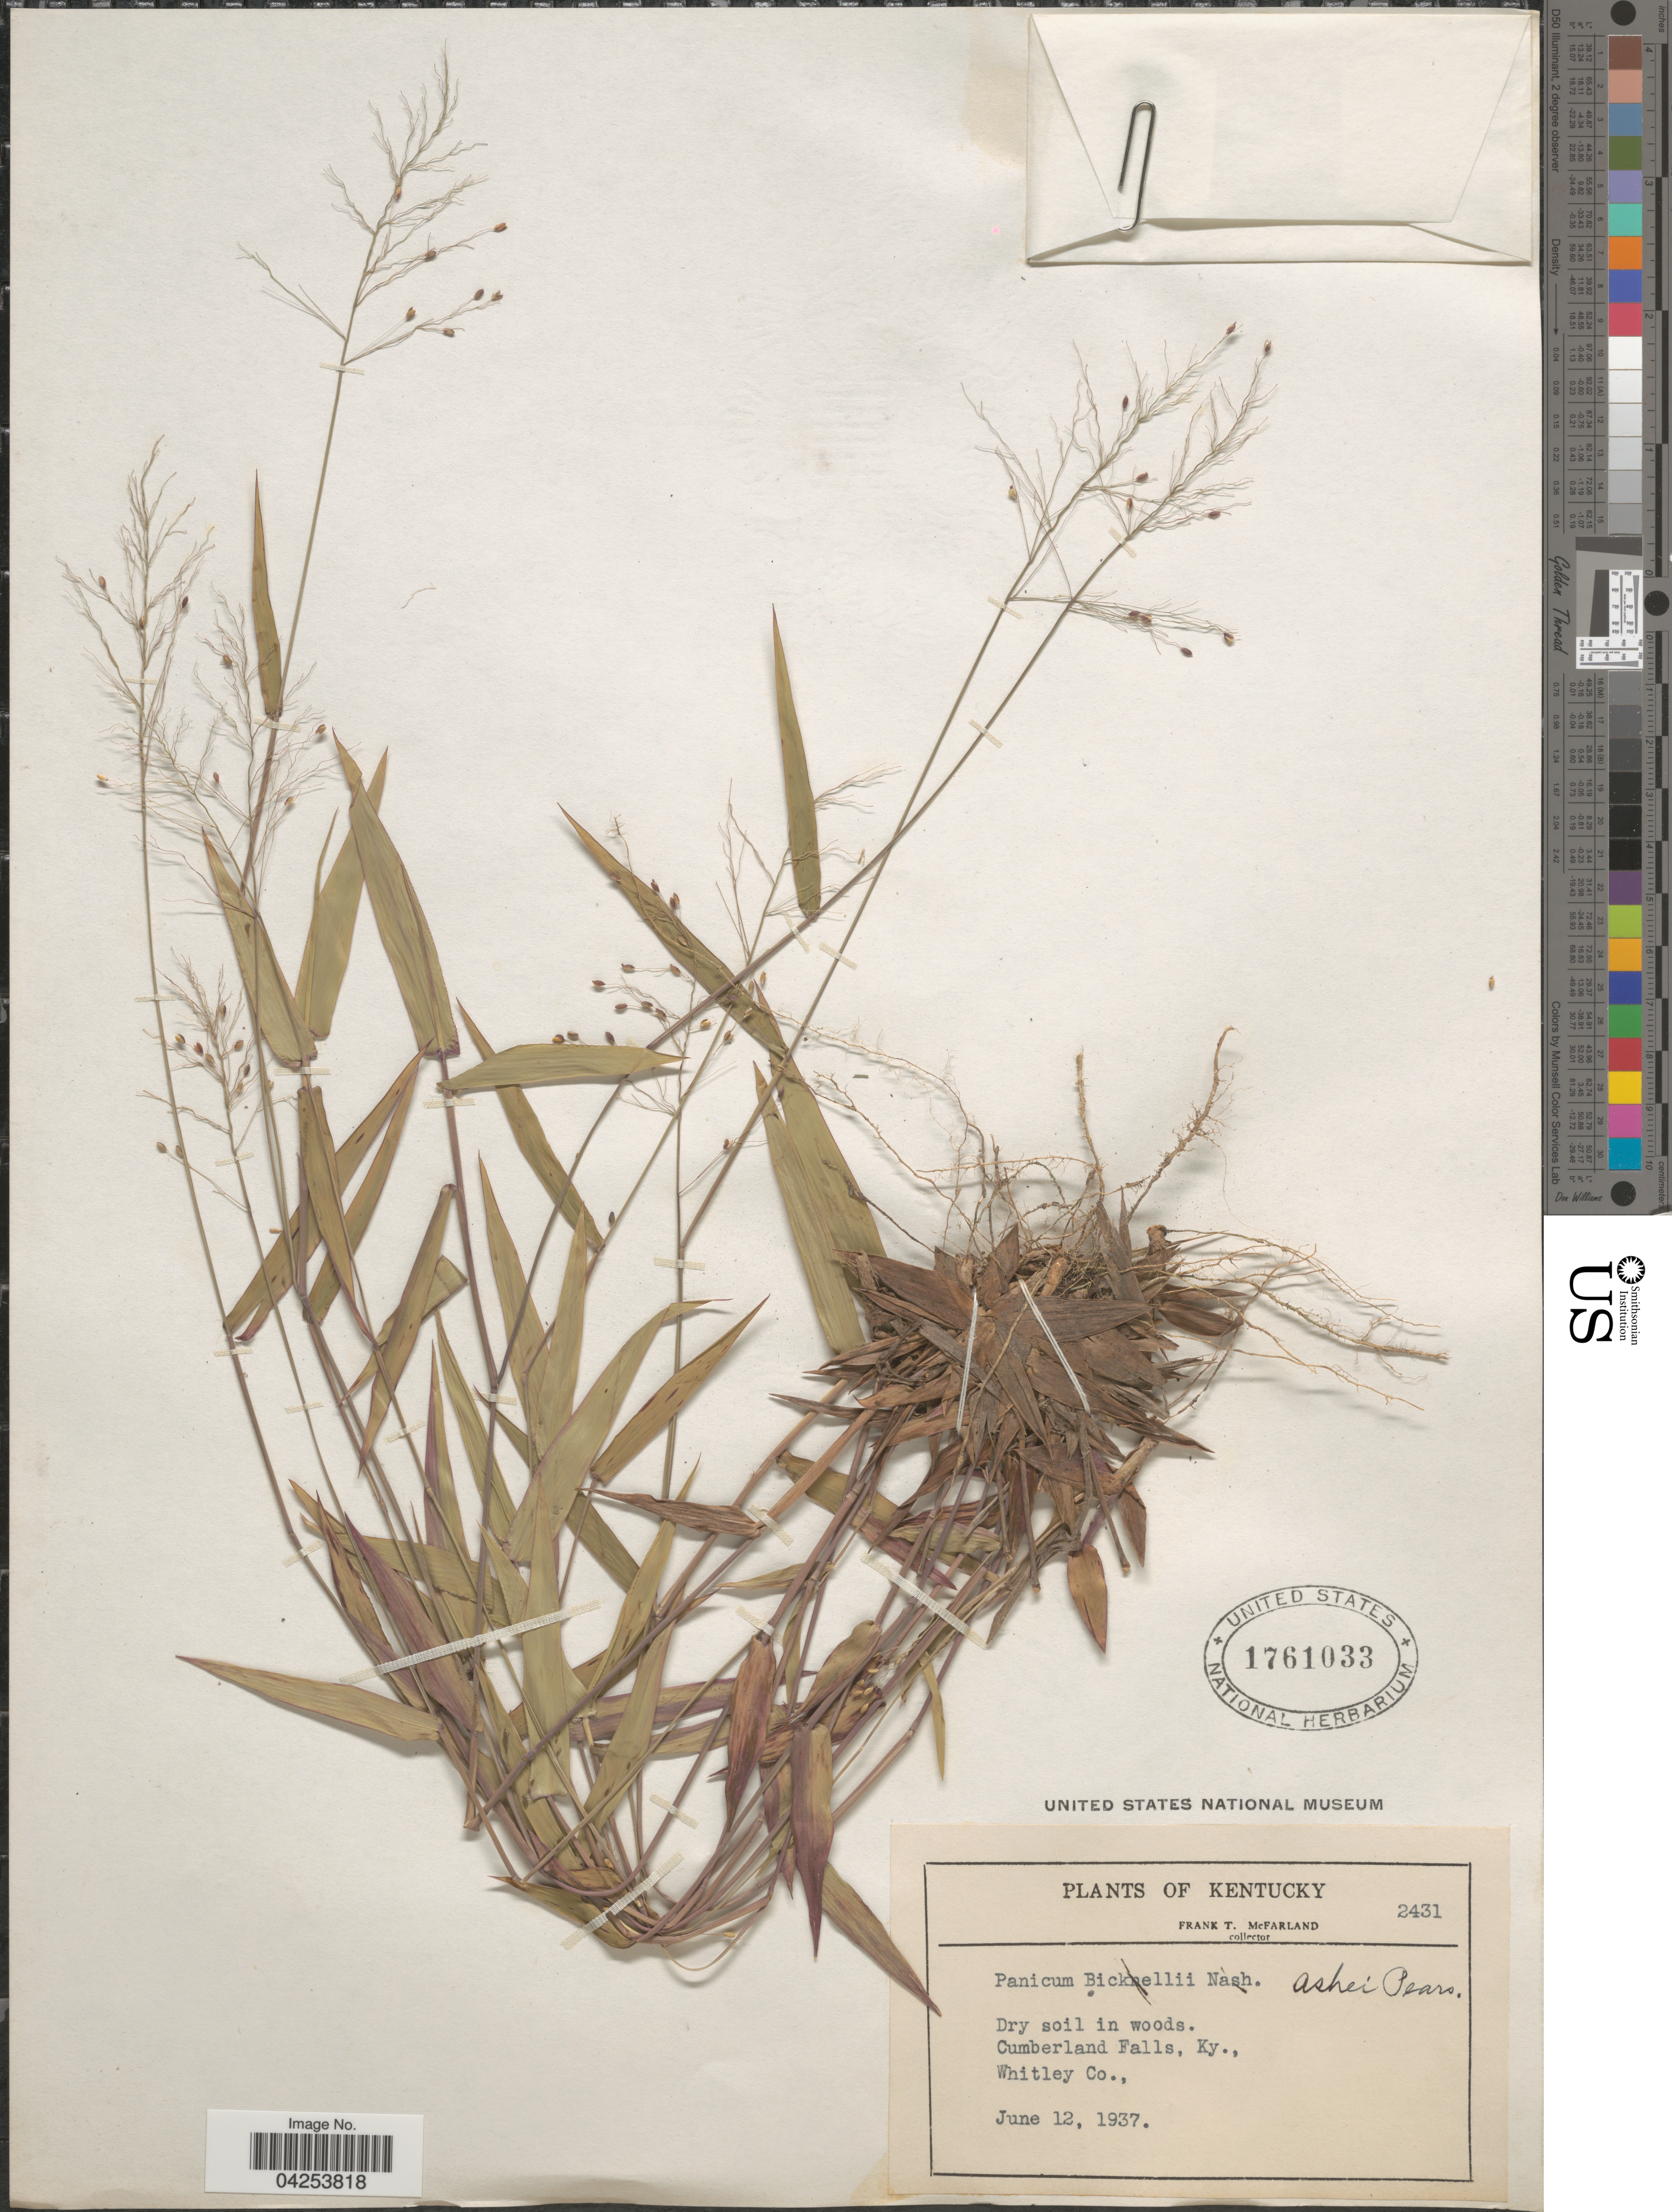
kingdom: Plantae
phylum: Tracheophyta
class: Liliopsida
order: Poales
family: Poaceae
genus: Dichanthelium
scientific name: Dichanthelium commutatum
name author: (Schult.) Gould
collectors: F. McFarland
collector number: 2431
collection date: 1937-06-12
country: United States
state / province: Kentucky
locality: Dry soil in woods. Cumberland Falls. Whitley Co.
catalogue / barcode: US 1761033